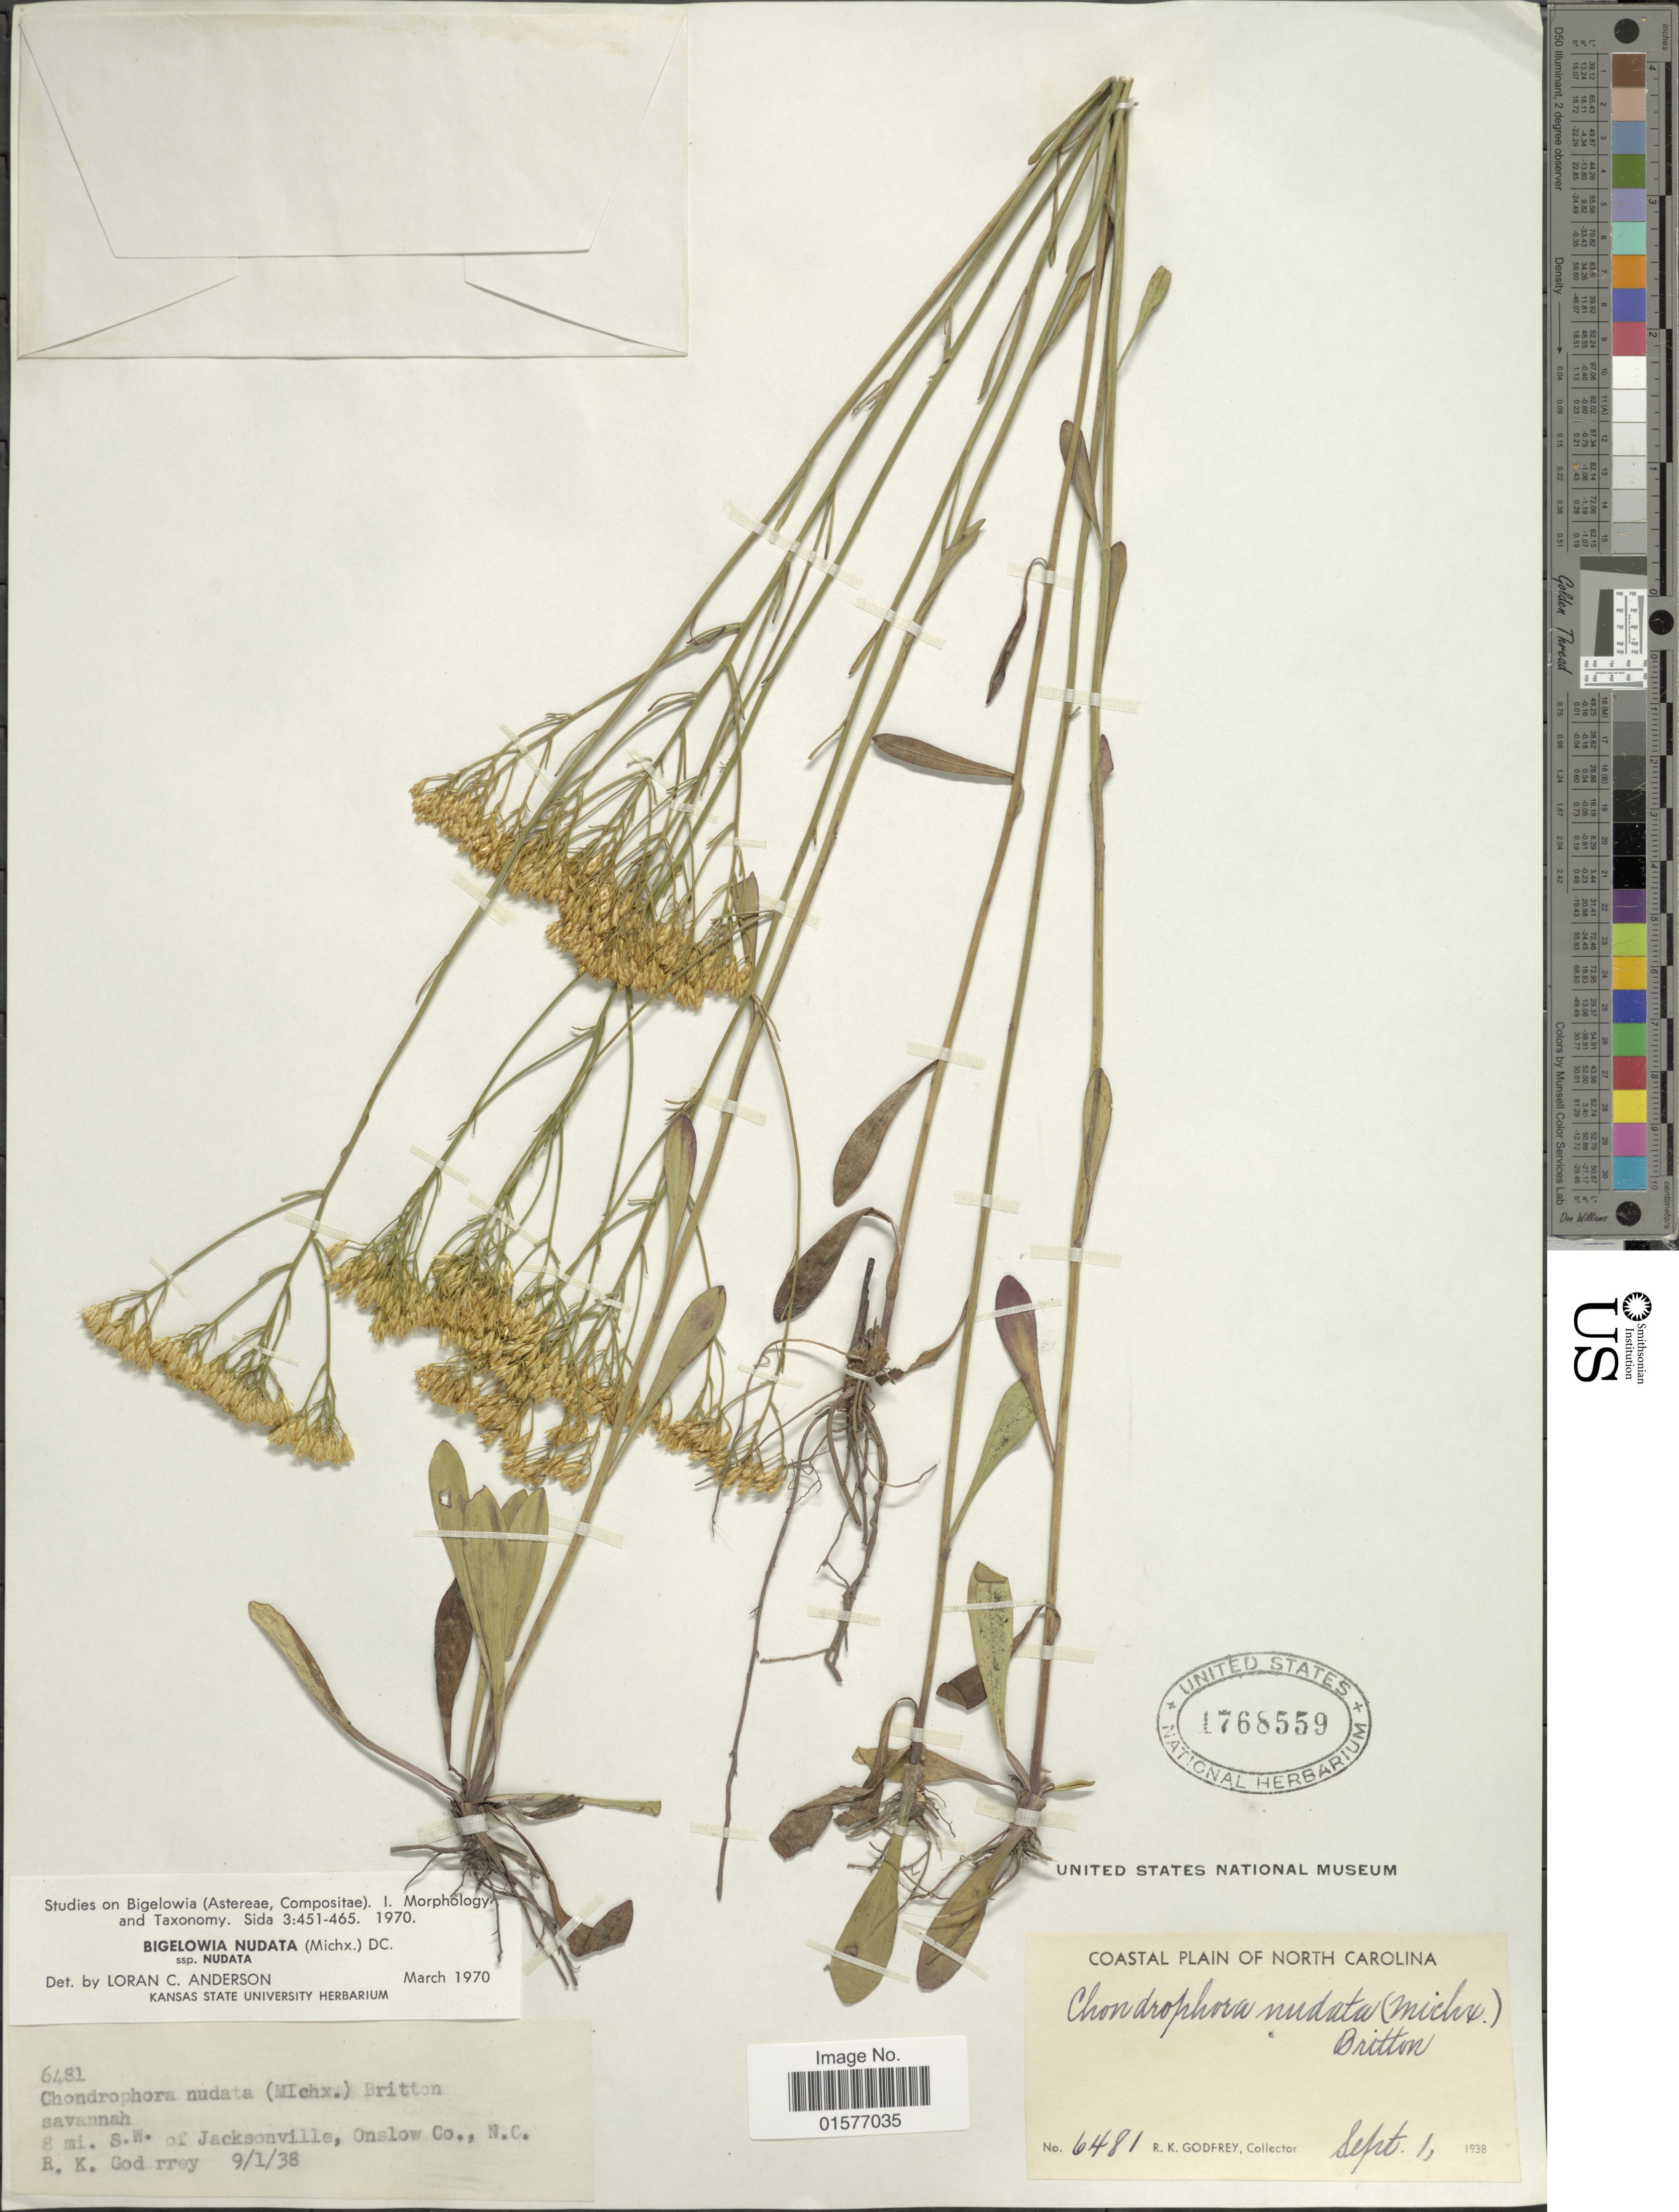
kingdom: Plantae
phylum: Tracheophyta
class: Magnoliopsida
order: Asterales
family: Asteraceae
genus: Bigelowia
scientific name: Bigelowia nudata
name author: (Michx.) DC.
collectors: R. K. Godfrey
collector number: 6481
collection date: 1938-09-01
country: United States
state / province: North Carolina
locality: Coastal Plain of North Carolina, savannah, 8 mi. S.W. of Jacksonville, Onslow Co., N.C.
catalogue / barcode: US 1768559